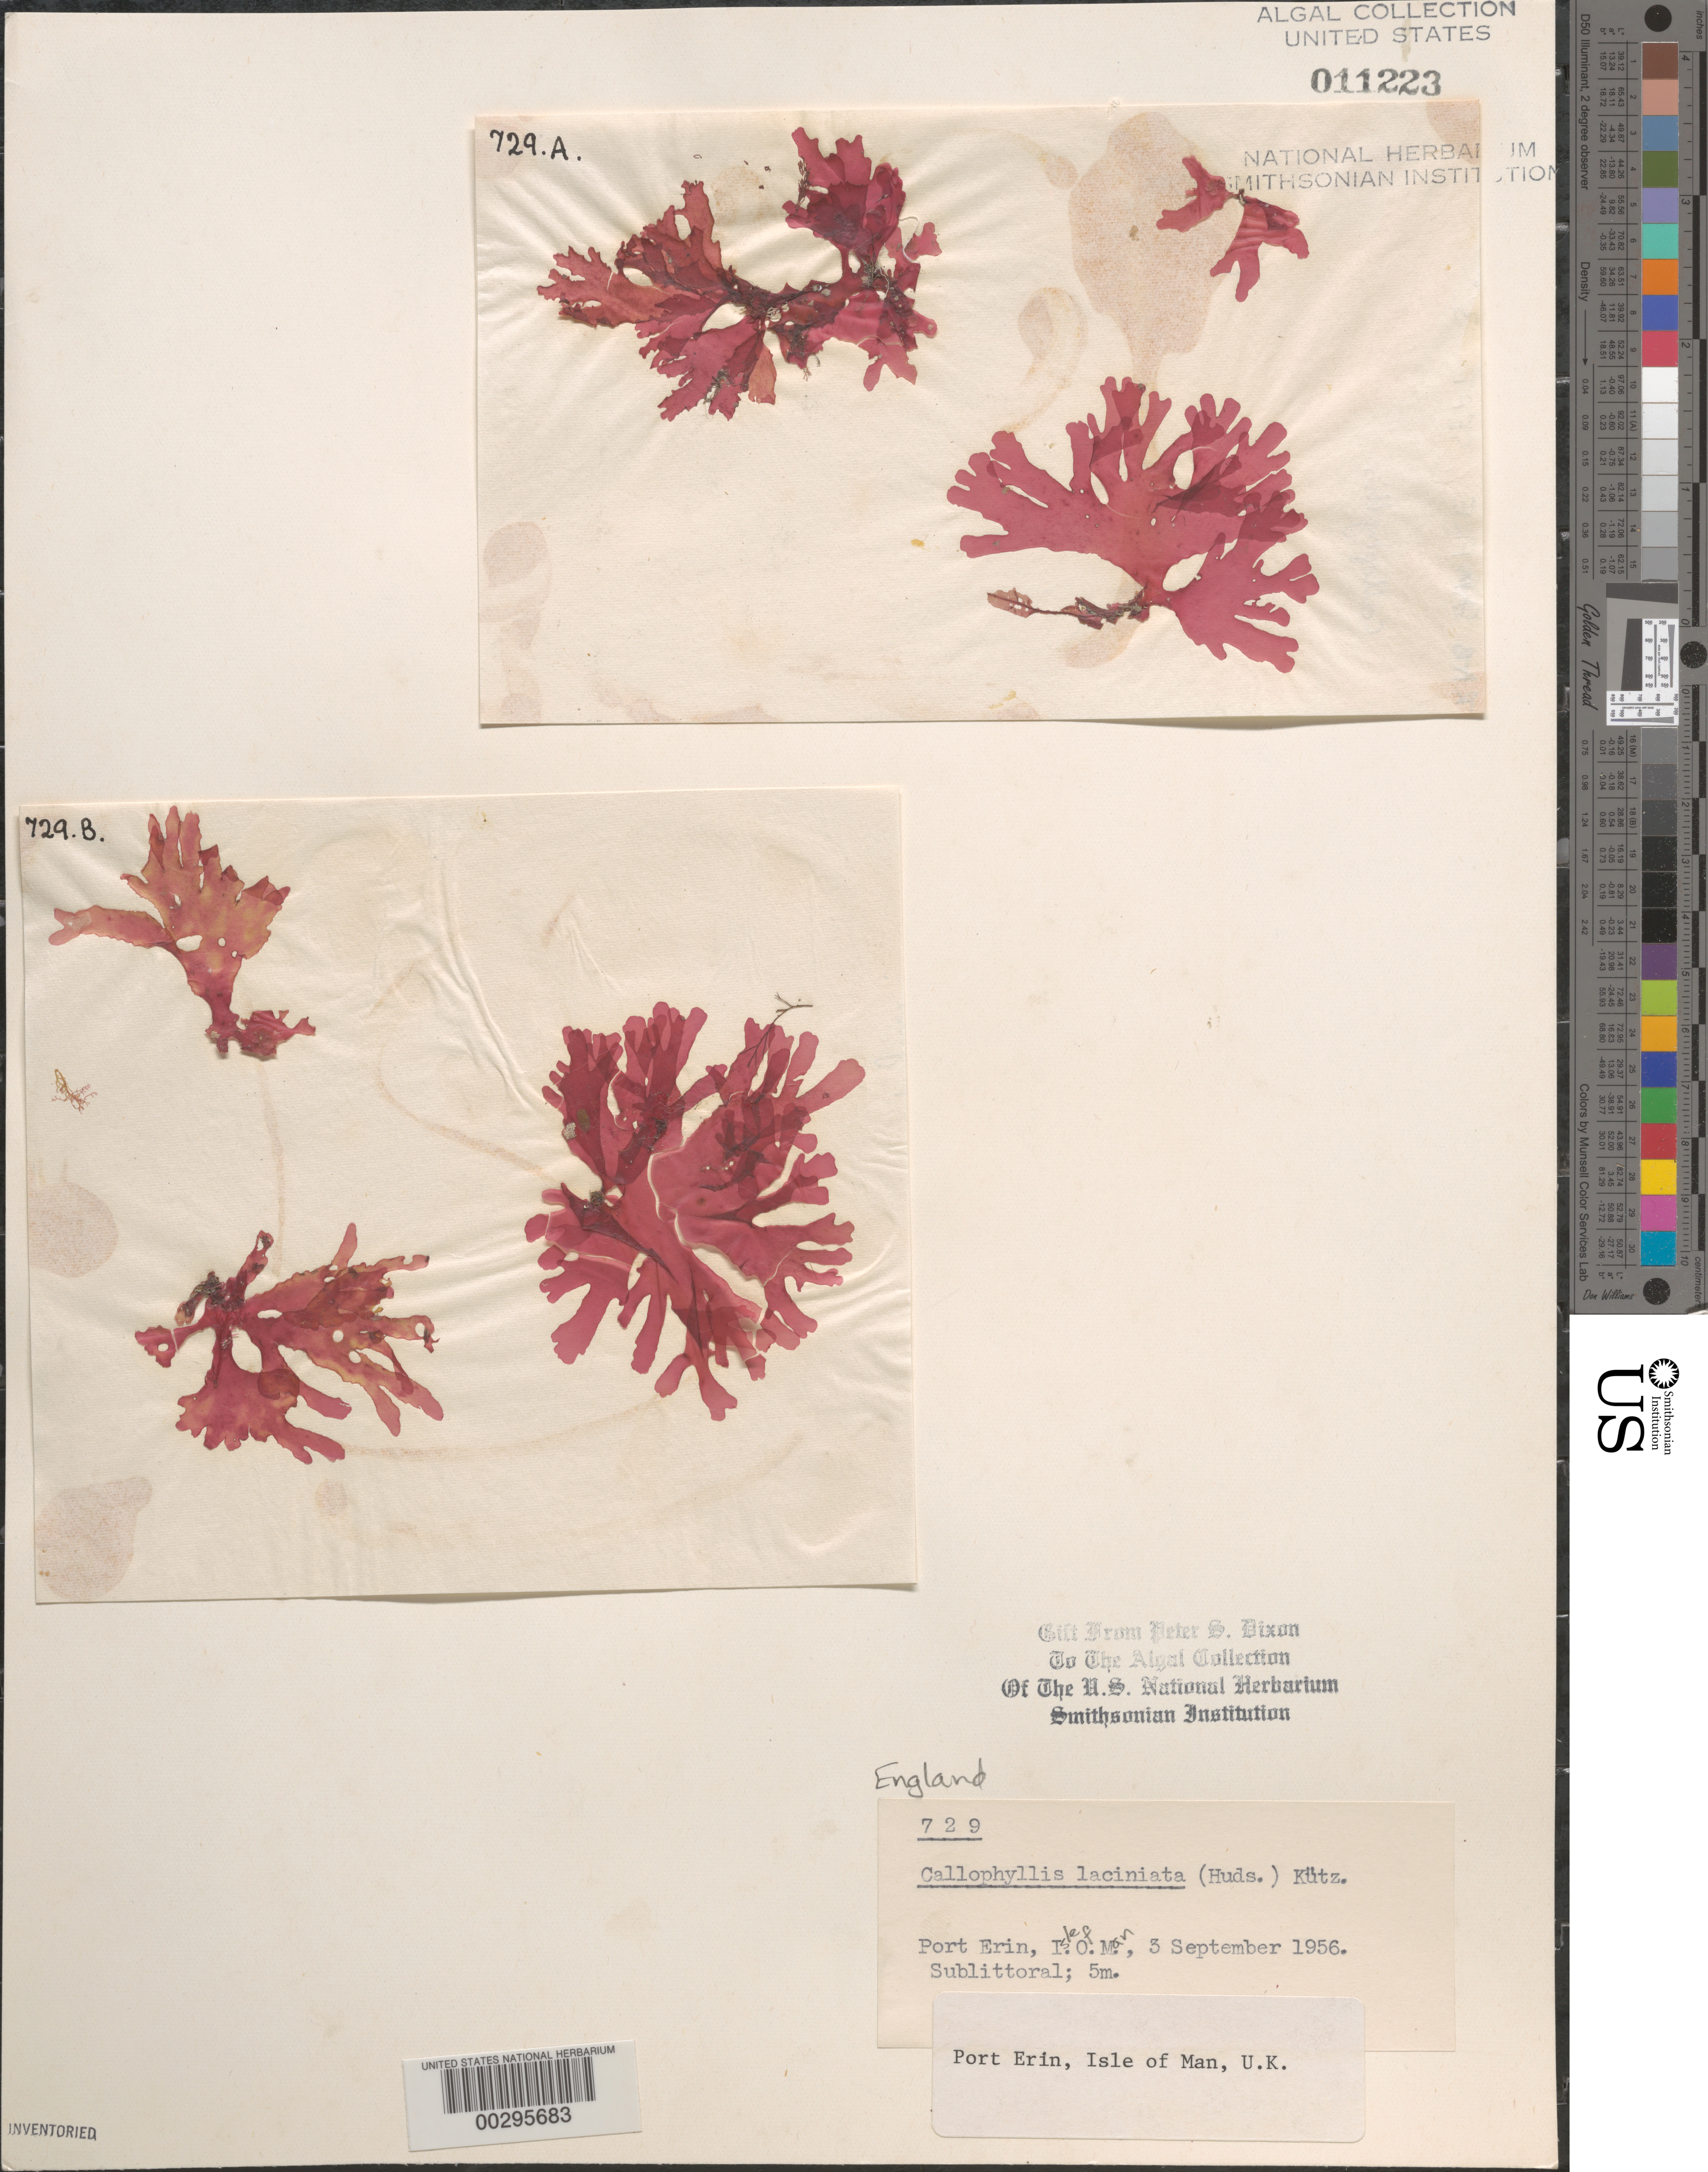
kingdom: Plantae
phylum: Rhodophyta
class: Florideophyceae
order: Gigartinales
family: Kallymeniaceae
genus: Metacallophyllis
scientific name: Metacallophyllis laciniata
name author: (Hudson) Vergés & L. Le Gall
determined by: Algae name updating Project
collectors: P. S. Dixon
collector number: PSD 729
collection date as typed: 03 Sep 1956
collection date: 1956-09-03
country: United Kingdom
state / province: England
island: Isle of Man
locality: Port Erin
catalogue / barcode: US 11223